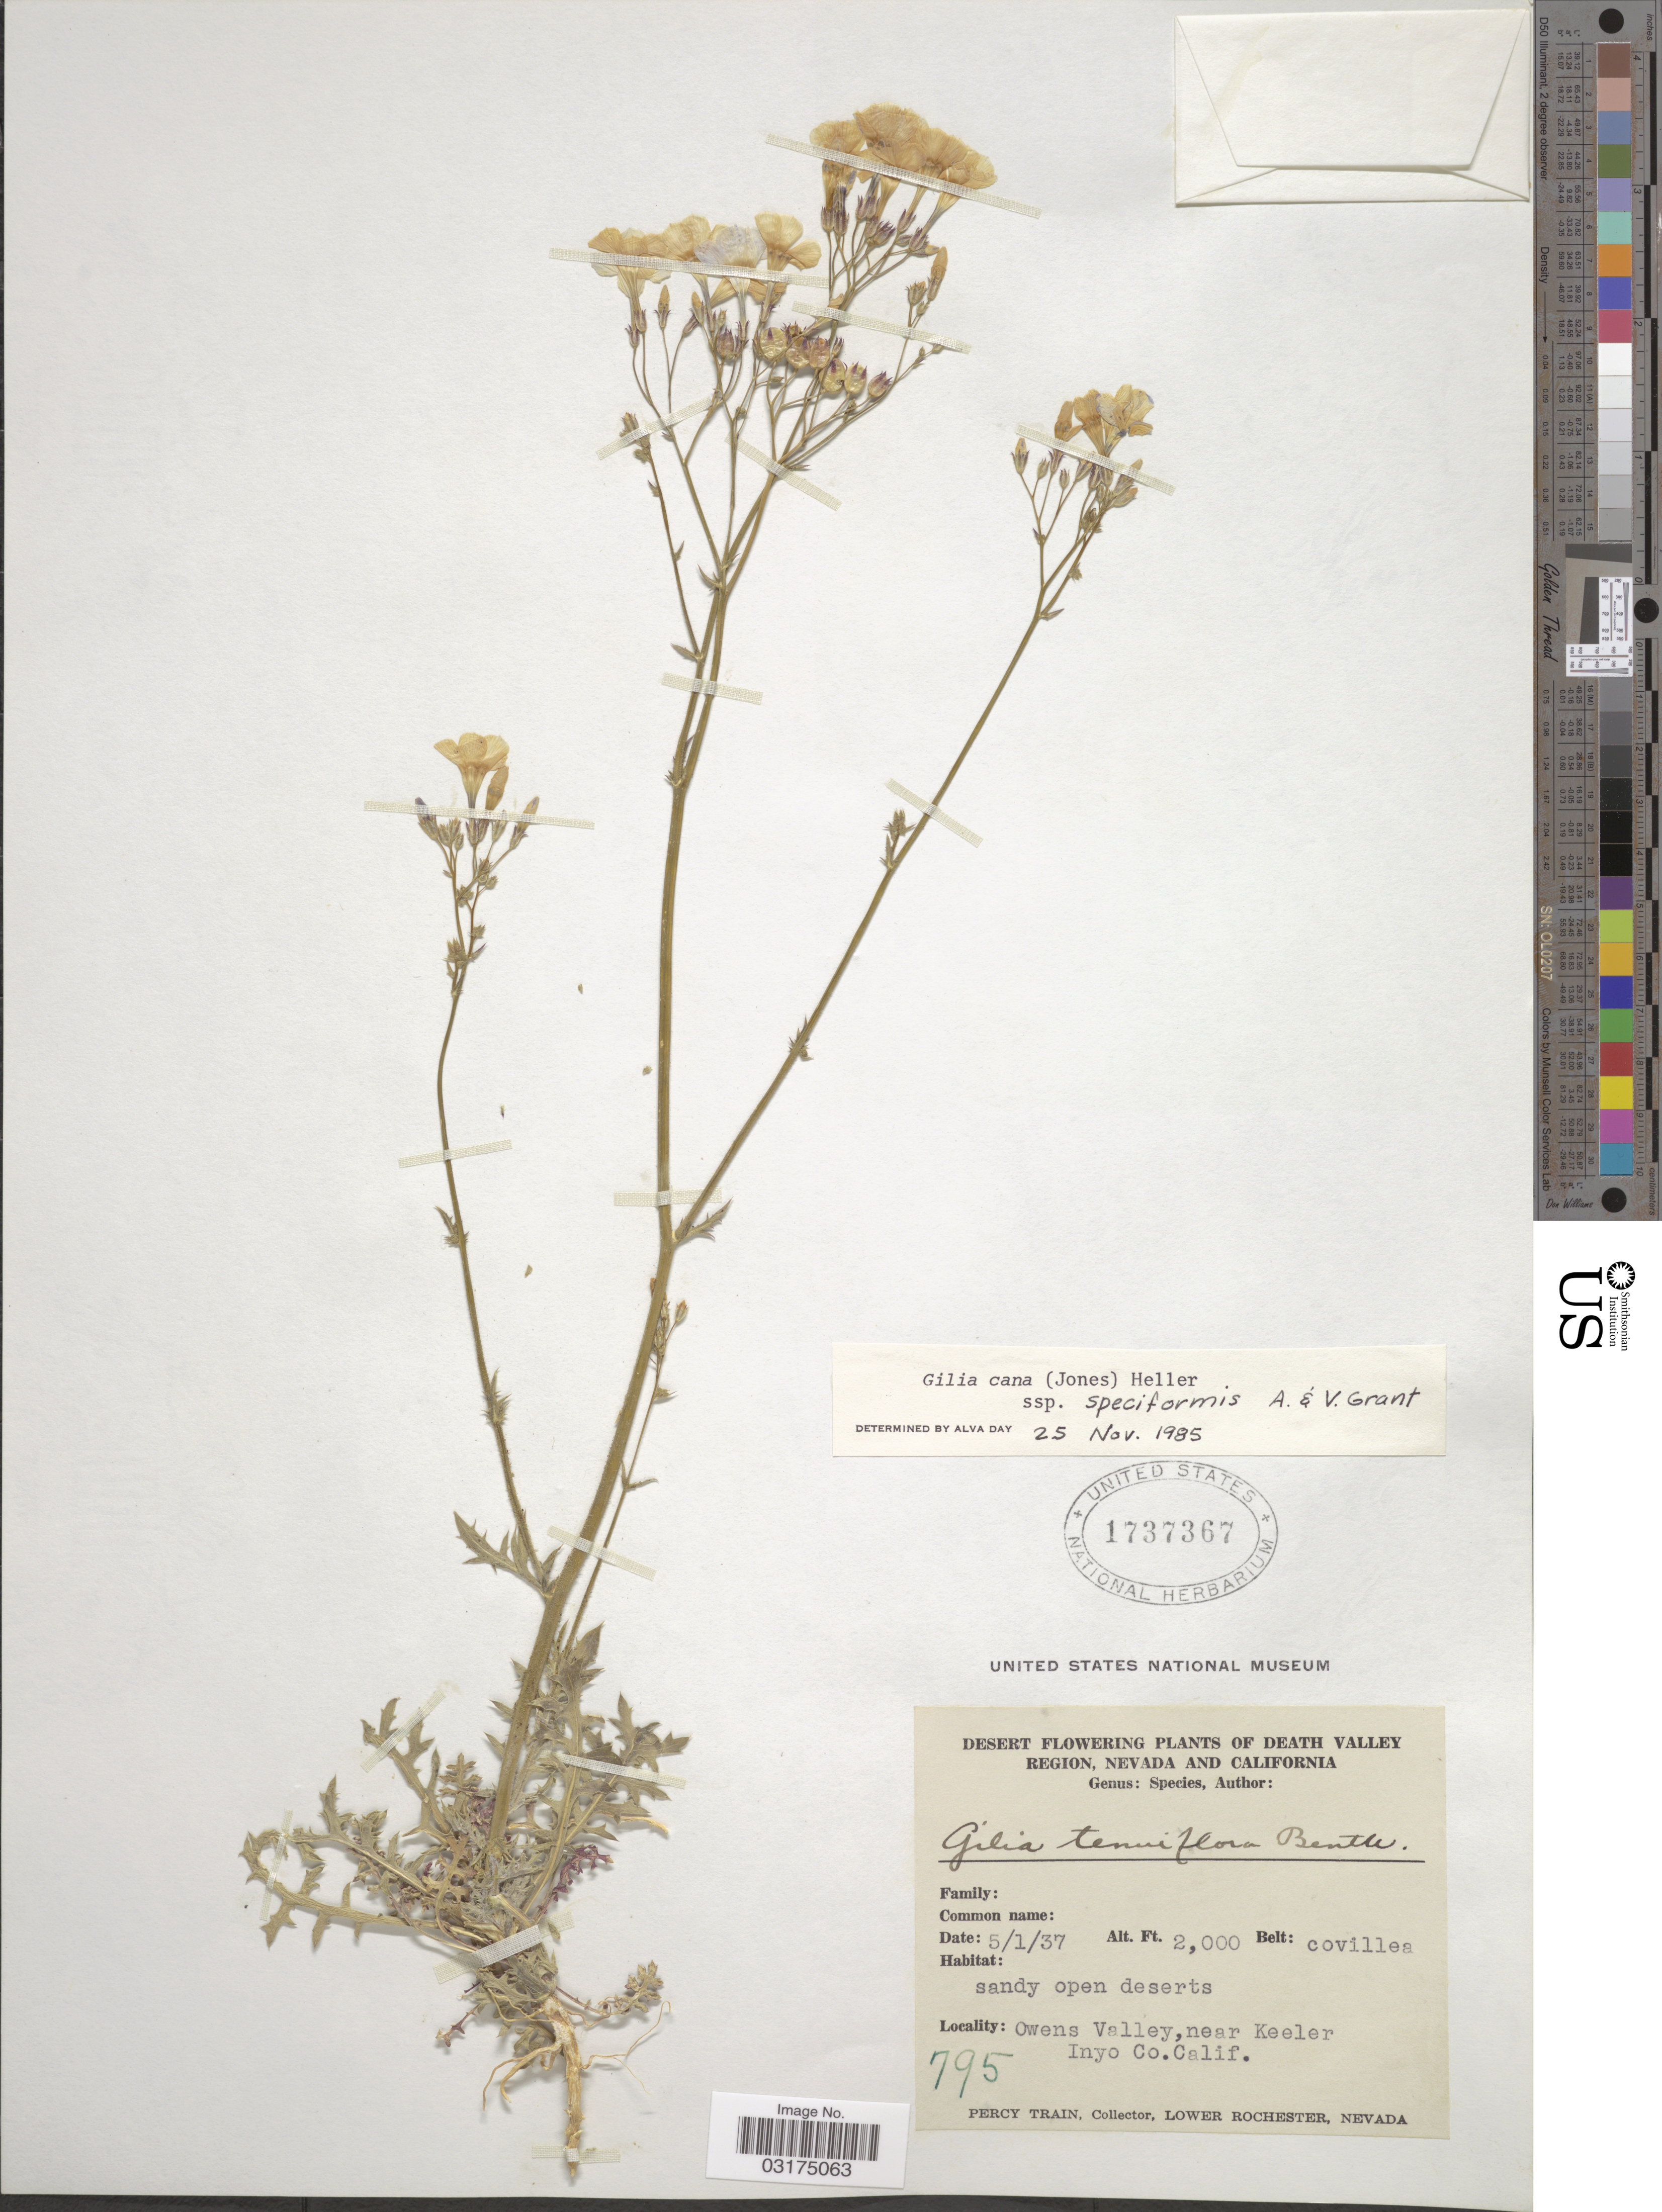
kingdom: Plantae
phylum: Tracheophyta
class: Magnoliopsida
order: Ericales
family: Polemoniaceae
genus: Gilia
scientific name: Gilia cana subsp. speciformis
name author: A.D. Grant & V.E. Grant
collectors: P. Train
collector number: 795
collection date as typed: Transcribed d/m/y: 1/5/37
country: United States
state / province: California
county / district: Inyo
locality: Death Valley Region. Owens Valley, near Keeler Inyo Co. Calif.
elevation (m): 610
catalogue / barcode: US 1737367